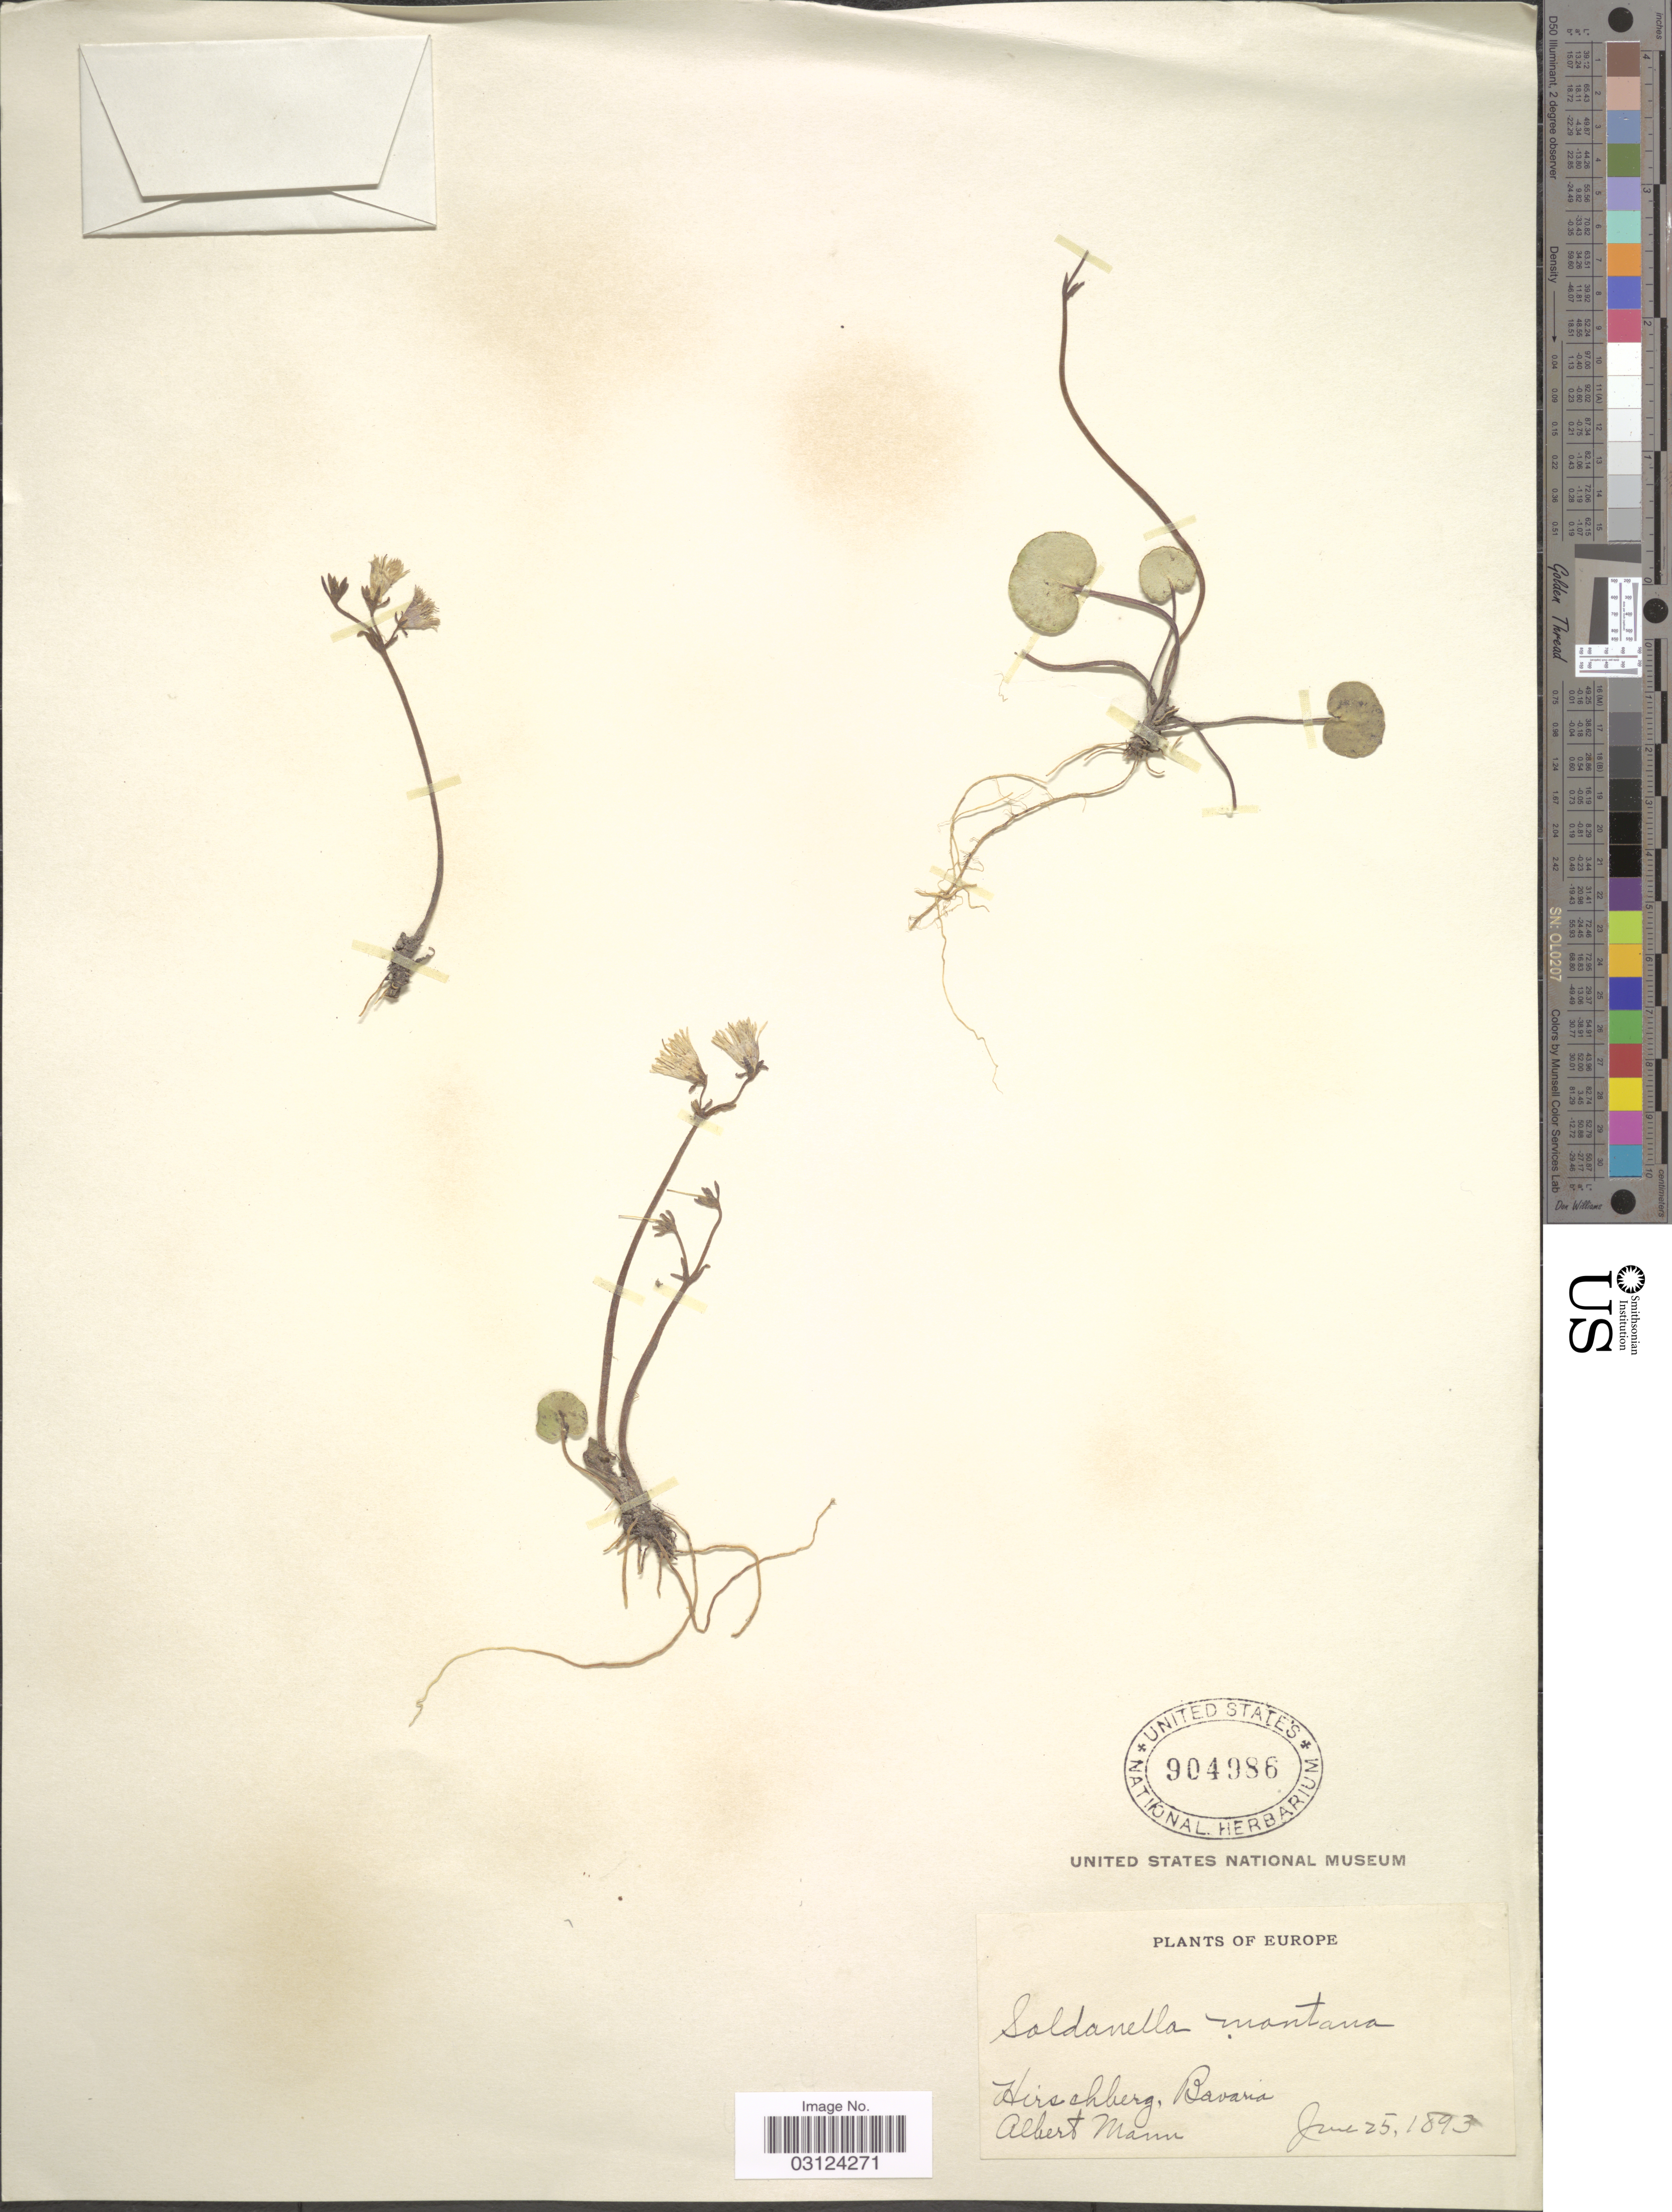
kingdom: Plantae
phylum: Tracheophyta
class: Magnoliopsida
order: Ericales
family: Primulaceae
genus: Soldanella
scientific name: Soldanella montana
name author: Willd.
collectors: A. Mann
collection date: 1893-06-25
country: Germany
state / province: Bayern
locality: Hirschberg, Bavaria.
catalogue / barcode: US 904986